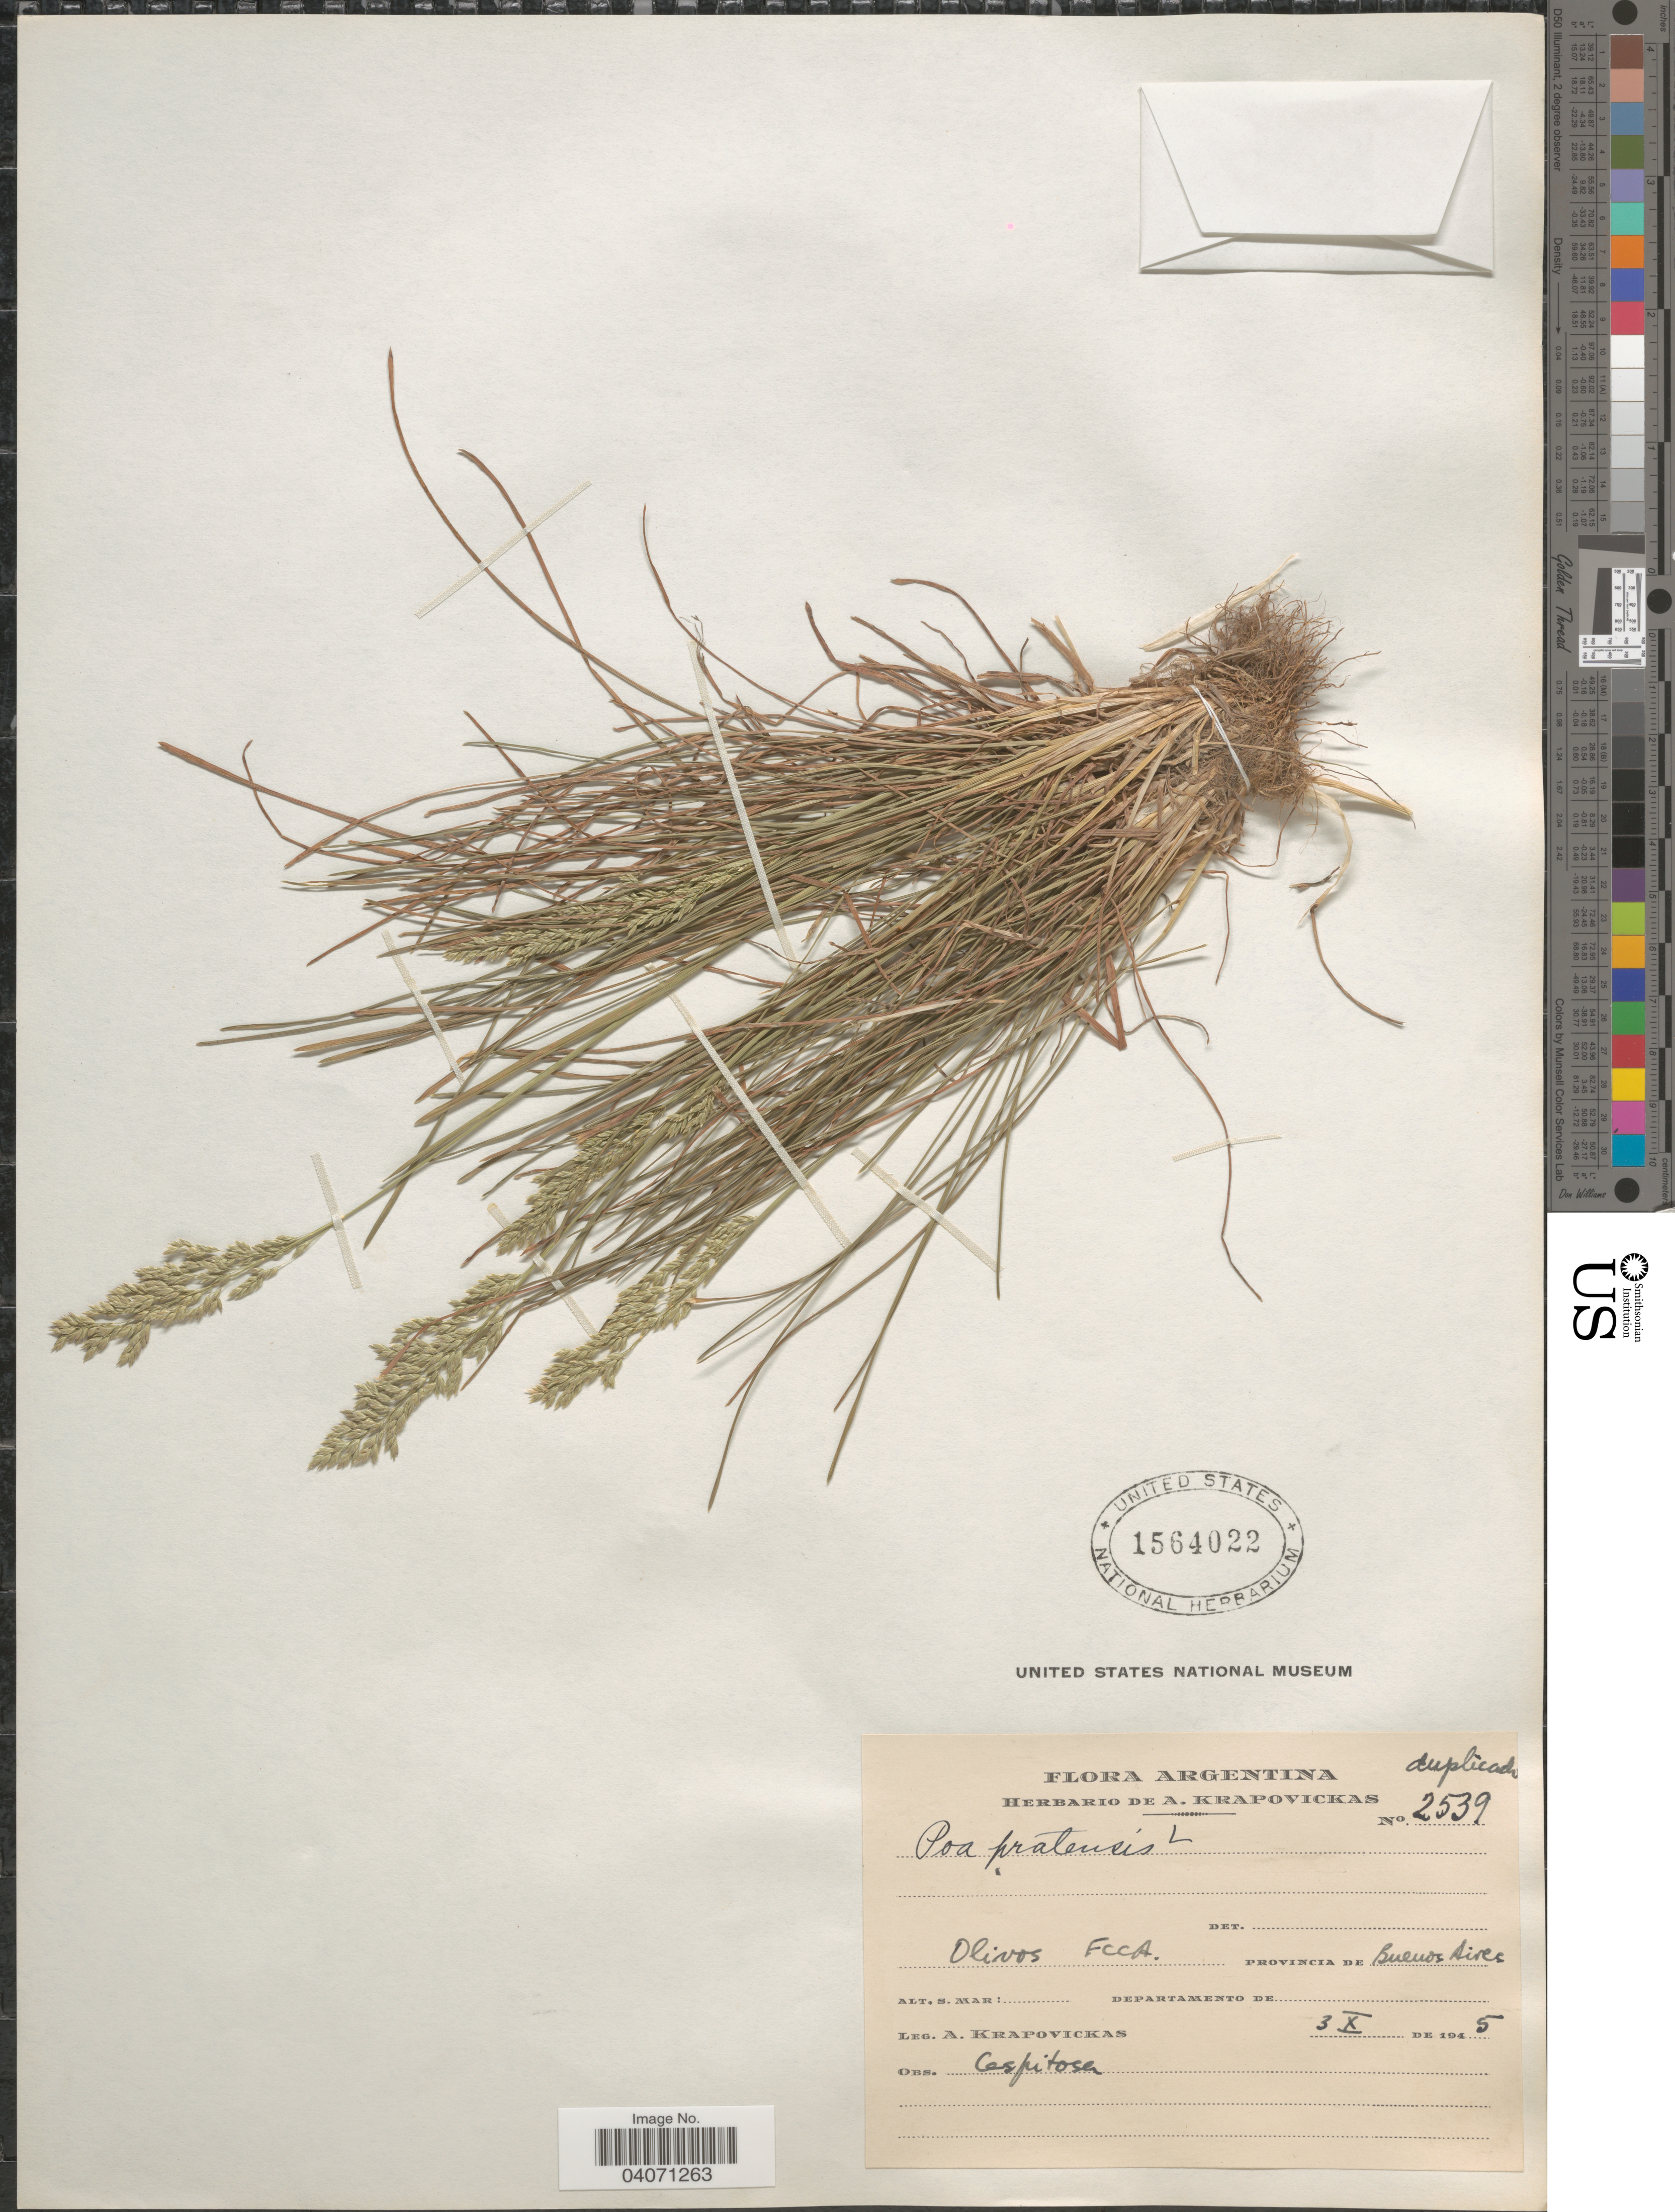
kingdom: Plantae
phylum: Tracheophyta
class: Liliopsida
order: Poales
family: Poaceae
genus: Poa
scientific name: Poa pratensis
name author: L.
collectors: A. Krapovickas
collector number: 2539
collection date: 1945-10-03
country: Argentina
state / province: Buenos Aires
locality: Olivos Fcca.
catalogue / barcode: US 1564022